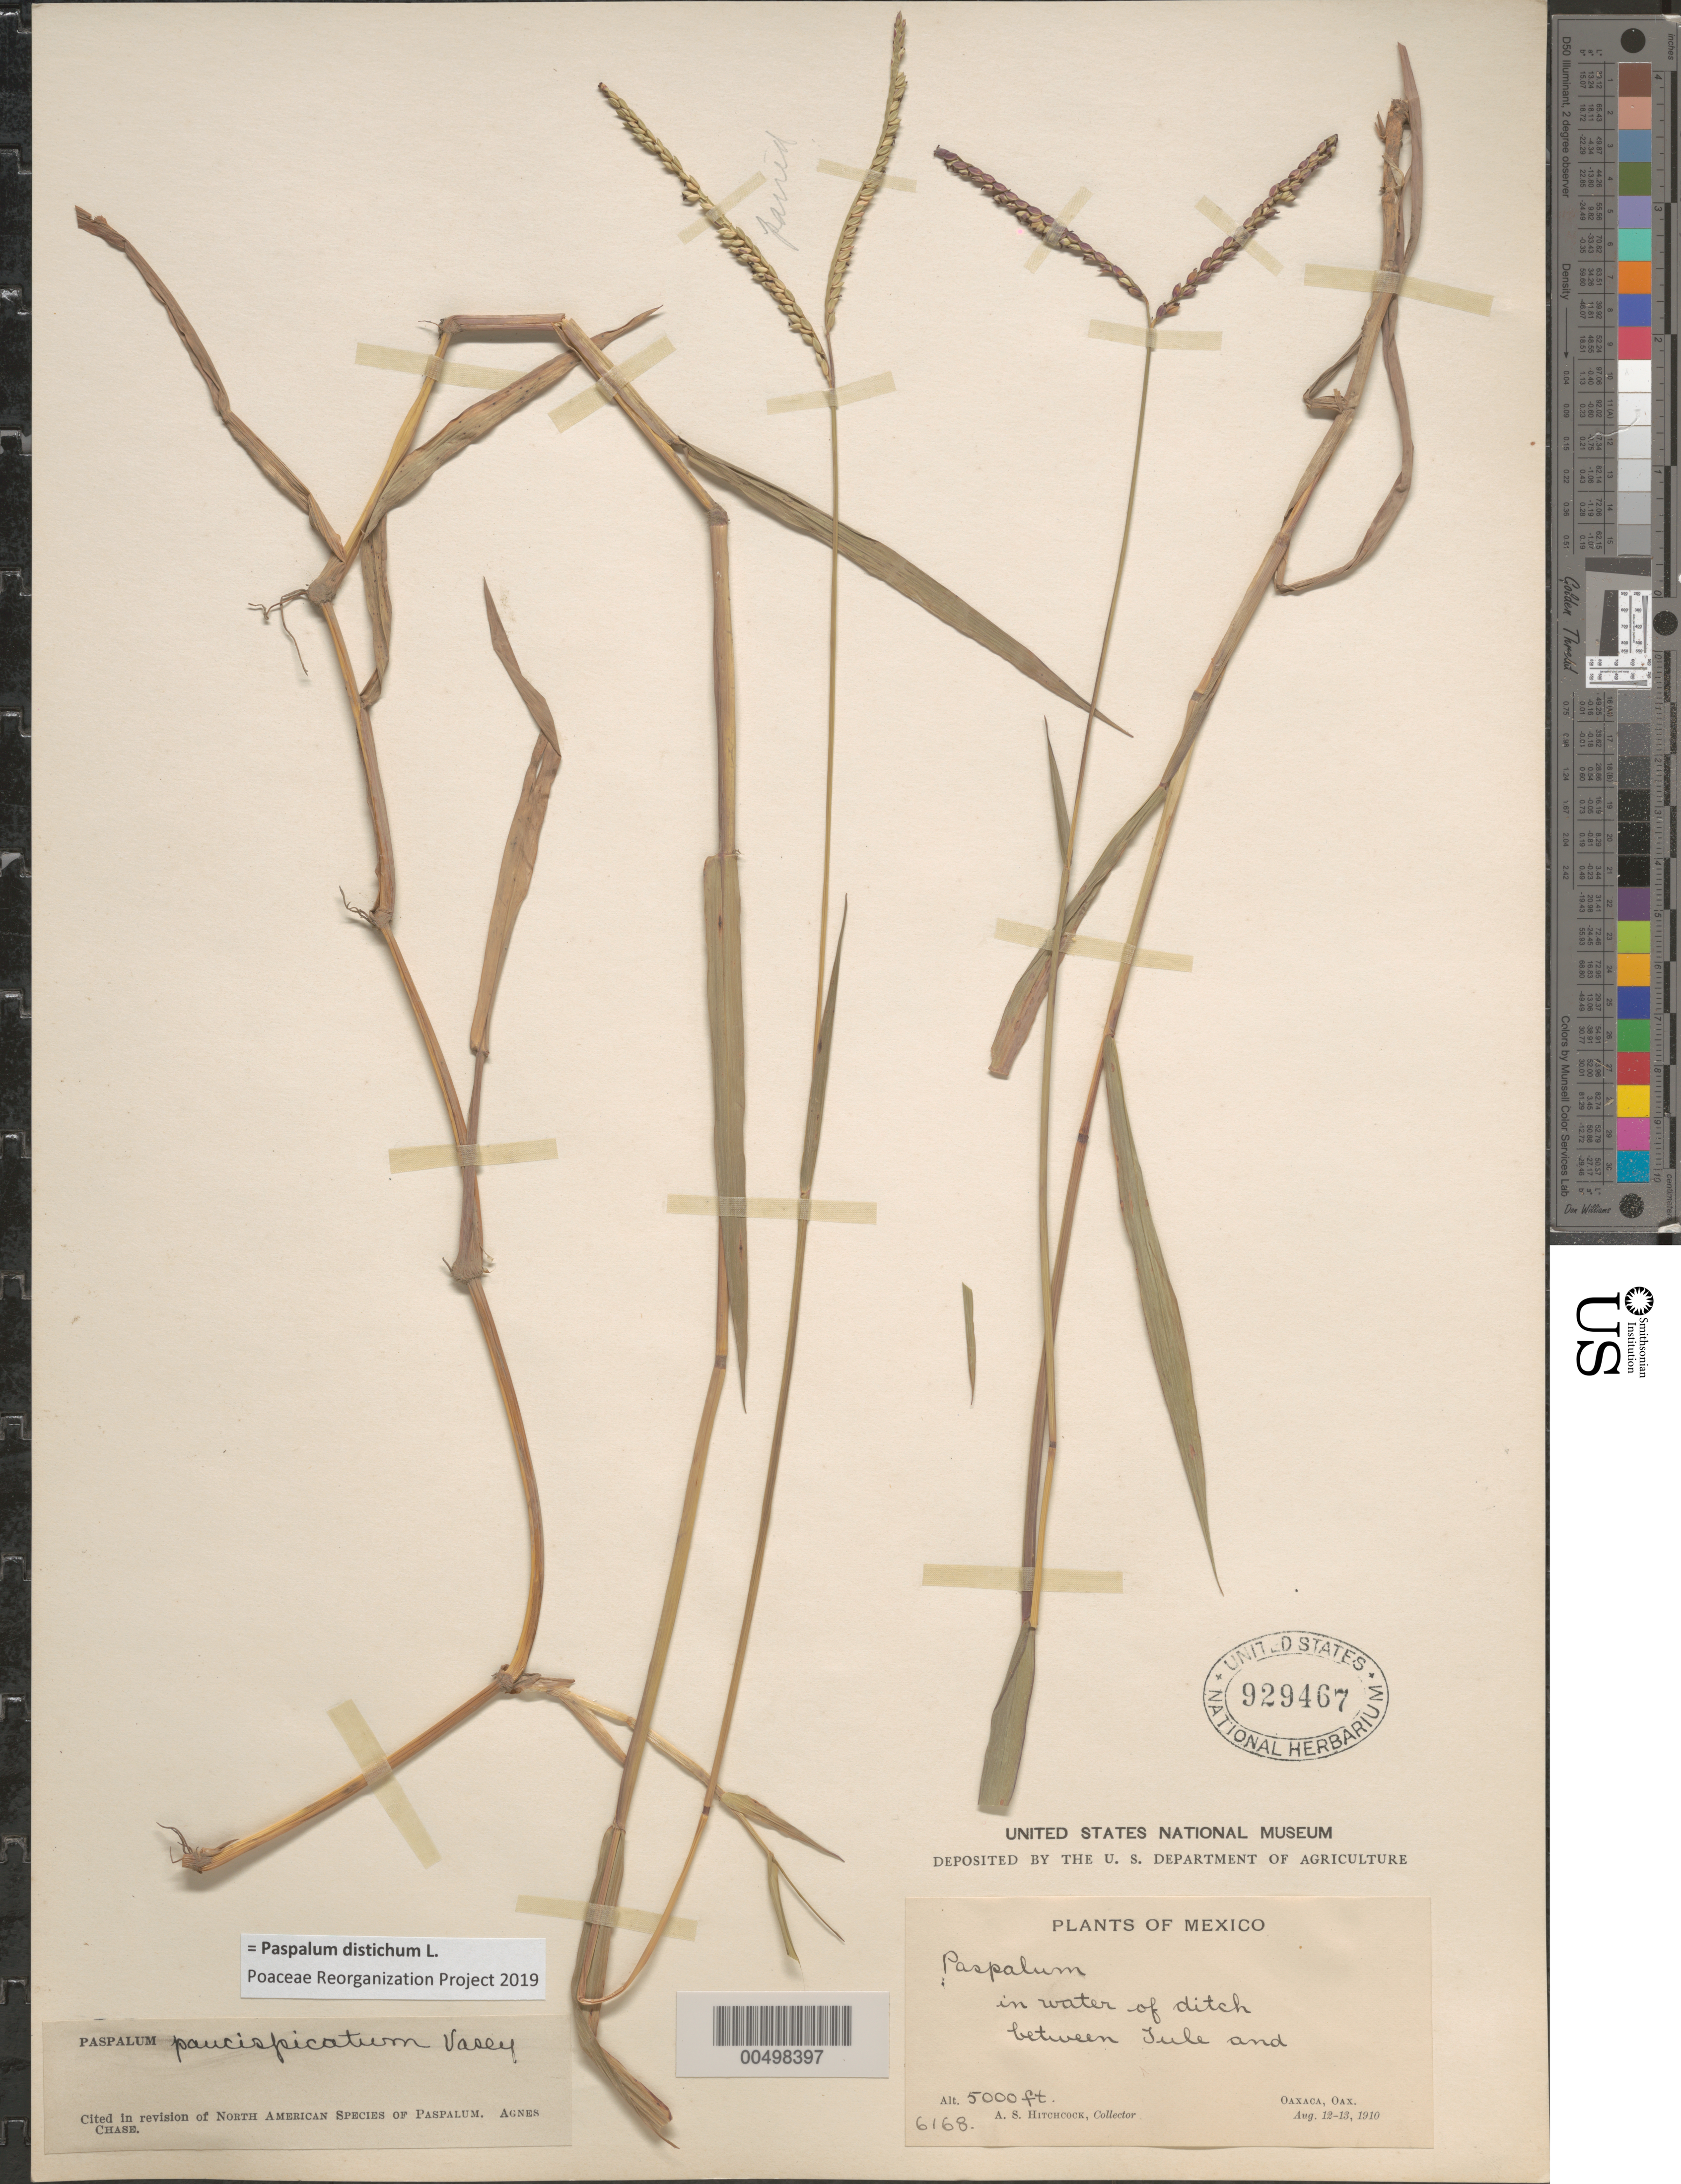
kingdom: Plantae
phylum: Tracheophyta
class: Liliopsida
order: Poales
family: Poaceae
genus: Paspalum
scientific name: Paspalum paucispicatum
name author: Vasey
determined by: Chase, [M.] Agnes, (US)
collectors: A. S. Hitchcock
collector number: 6168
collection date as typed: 12 Aug 1910 to 13 Aug 1910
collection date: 1910-08-12/1910-08-13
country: Mexico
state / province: Oaxaca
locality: Between Tule & Oaxaca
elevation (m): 1524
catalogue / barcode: US 929467